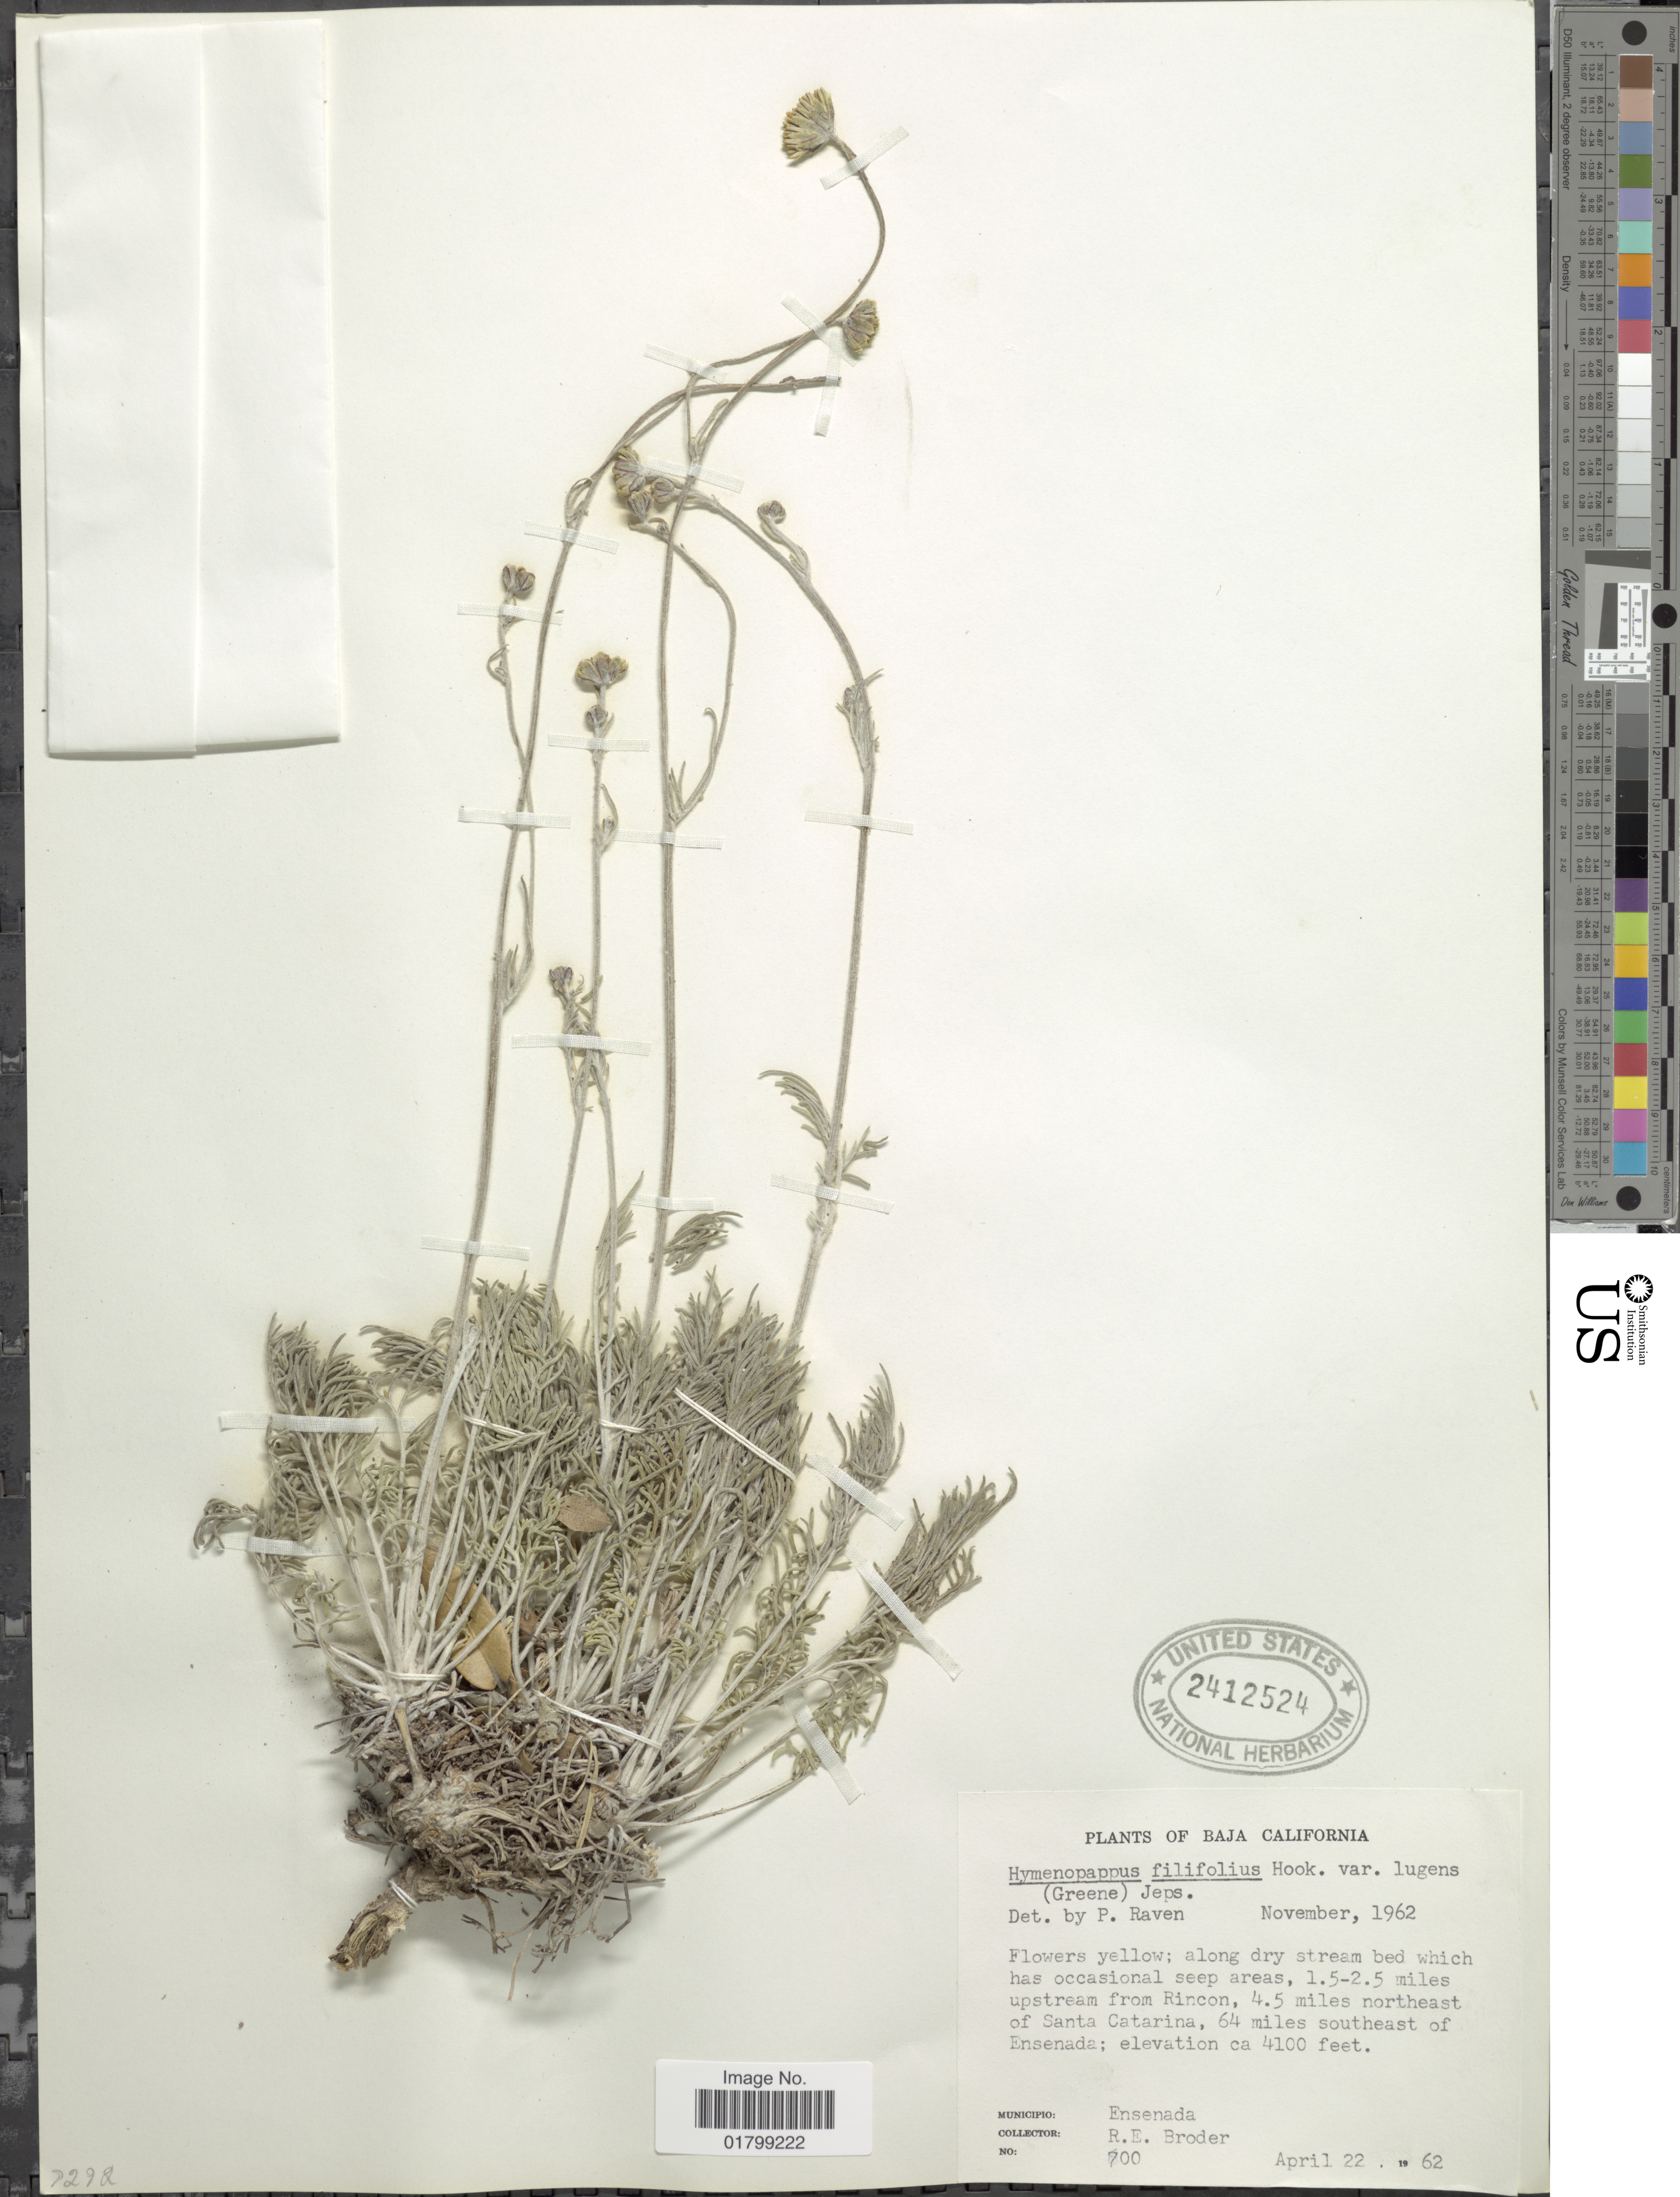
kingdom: Plantae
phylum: Tracheophyta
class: Magnoliopsida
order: Asterales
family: Asteraceae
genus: Hymenopappus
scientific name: Hymenopappus filifolius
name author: Hook.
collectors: R. Broder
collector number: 700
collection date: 1962-04-22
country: Mexico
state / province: Baja California Norte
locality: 1.5-2.5 miles upstream from Rincon, 4.5 miles northeast of Santa Catarina, 64 miles southeast of Ensenada, Municipio Ensenada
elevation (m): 1250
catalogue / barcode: US 2412524